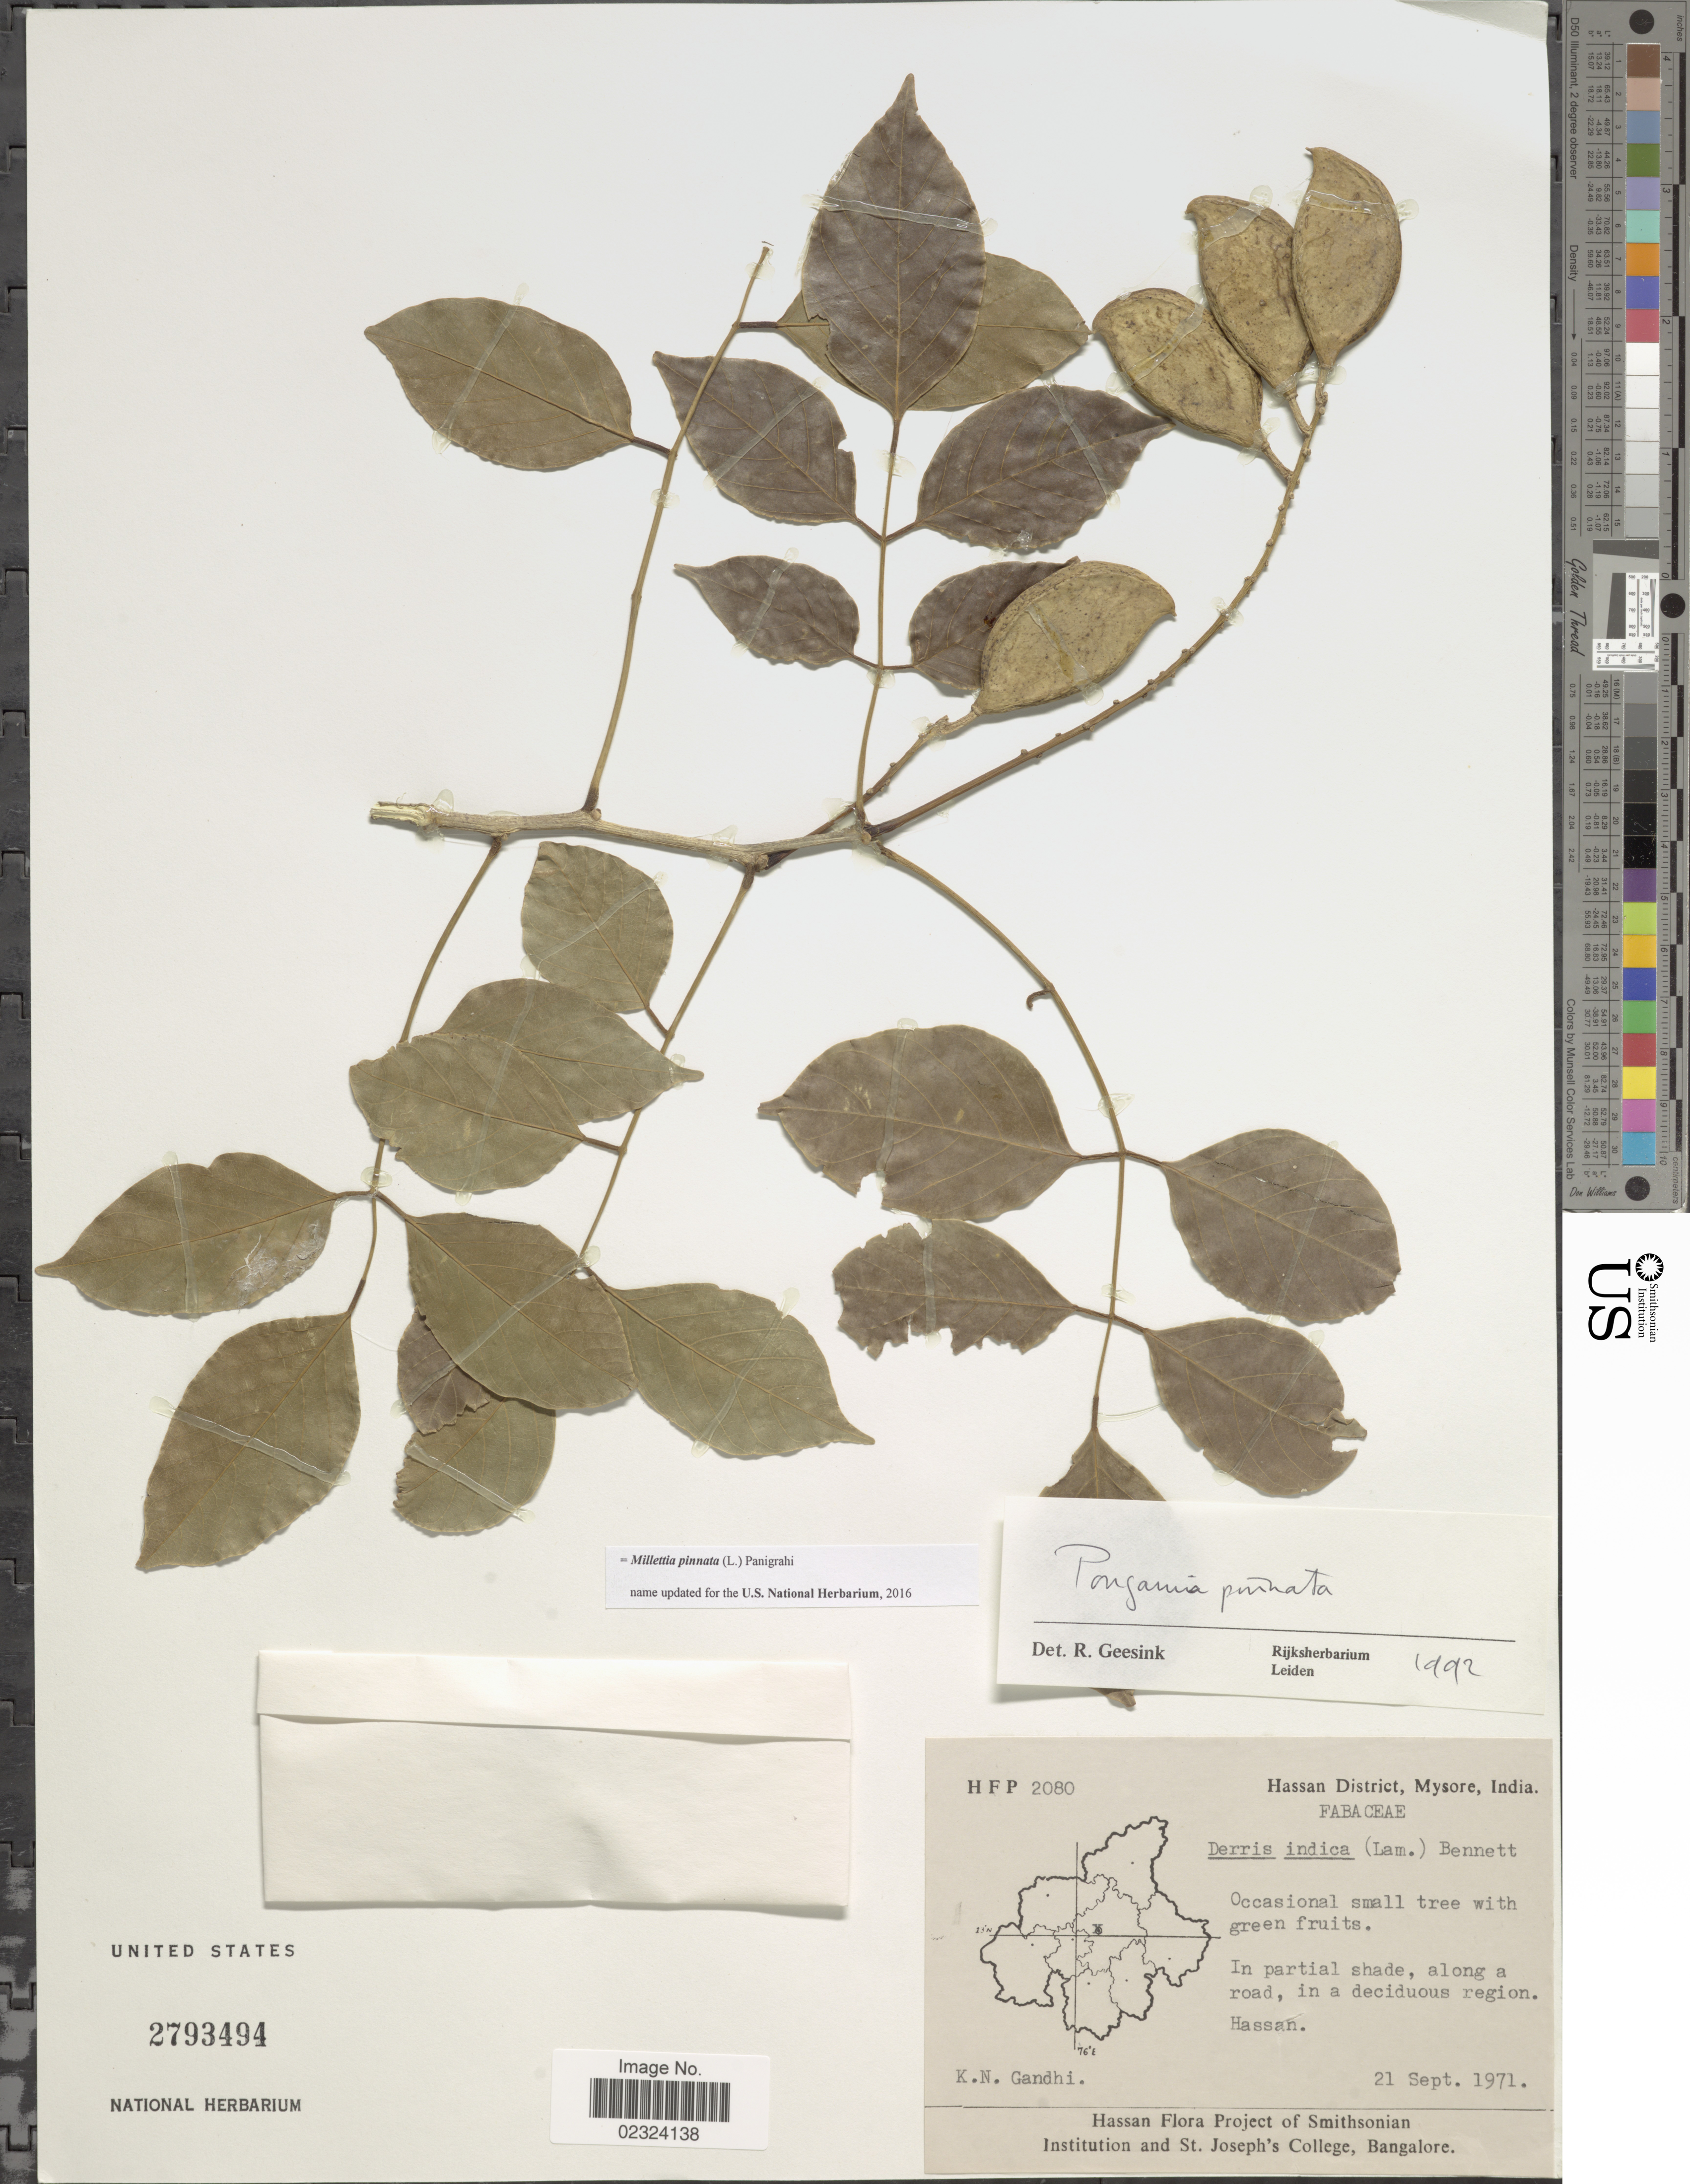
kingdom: Plantae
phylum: Tracheophyta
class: Magnoliopsida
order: Fabales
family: Fabaceae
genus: Millettia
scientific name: Millettia pinnata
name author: (L.) Panigrahi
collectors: K. N. Gandhi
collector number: HFP2080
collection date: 1971-09-21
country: India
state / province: Karnataka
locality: Hassan District, Mysore. In partial shade, along a road, in a deciduous region. Hassan.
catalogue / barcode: US 2793494